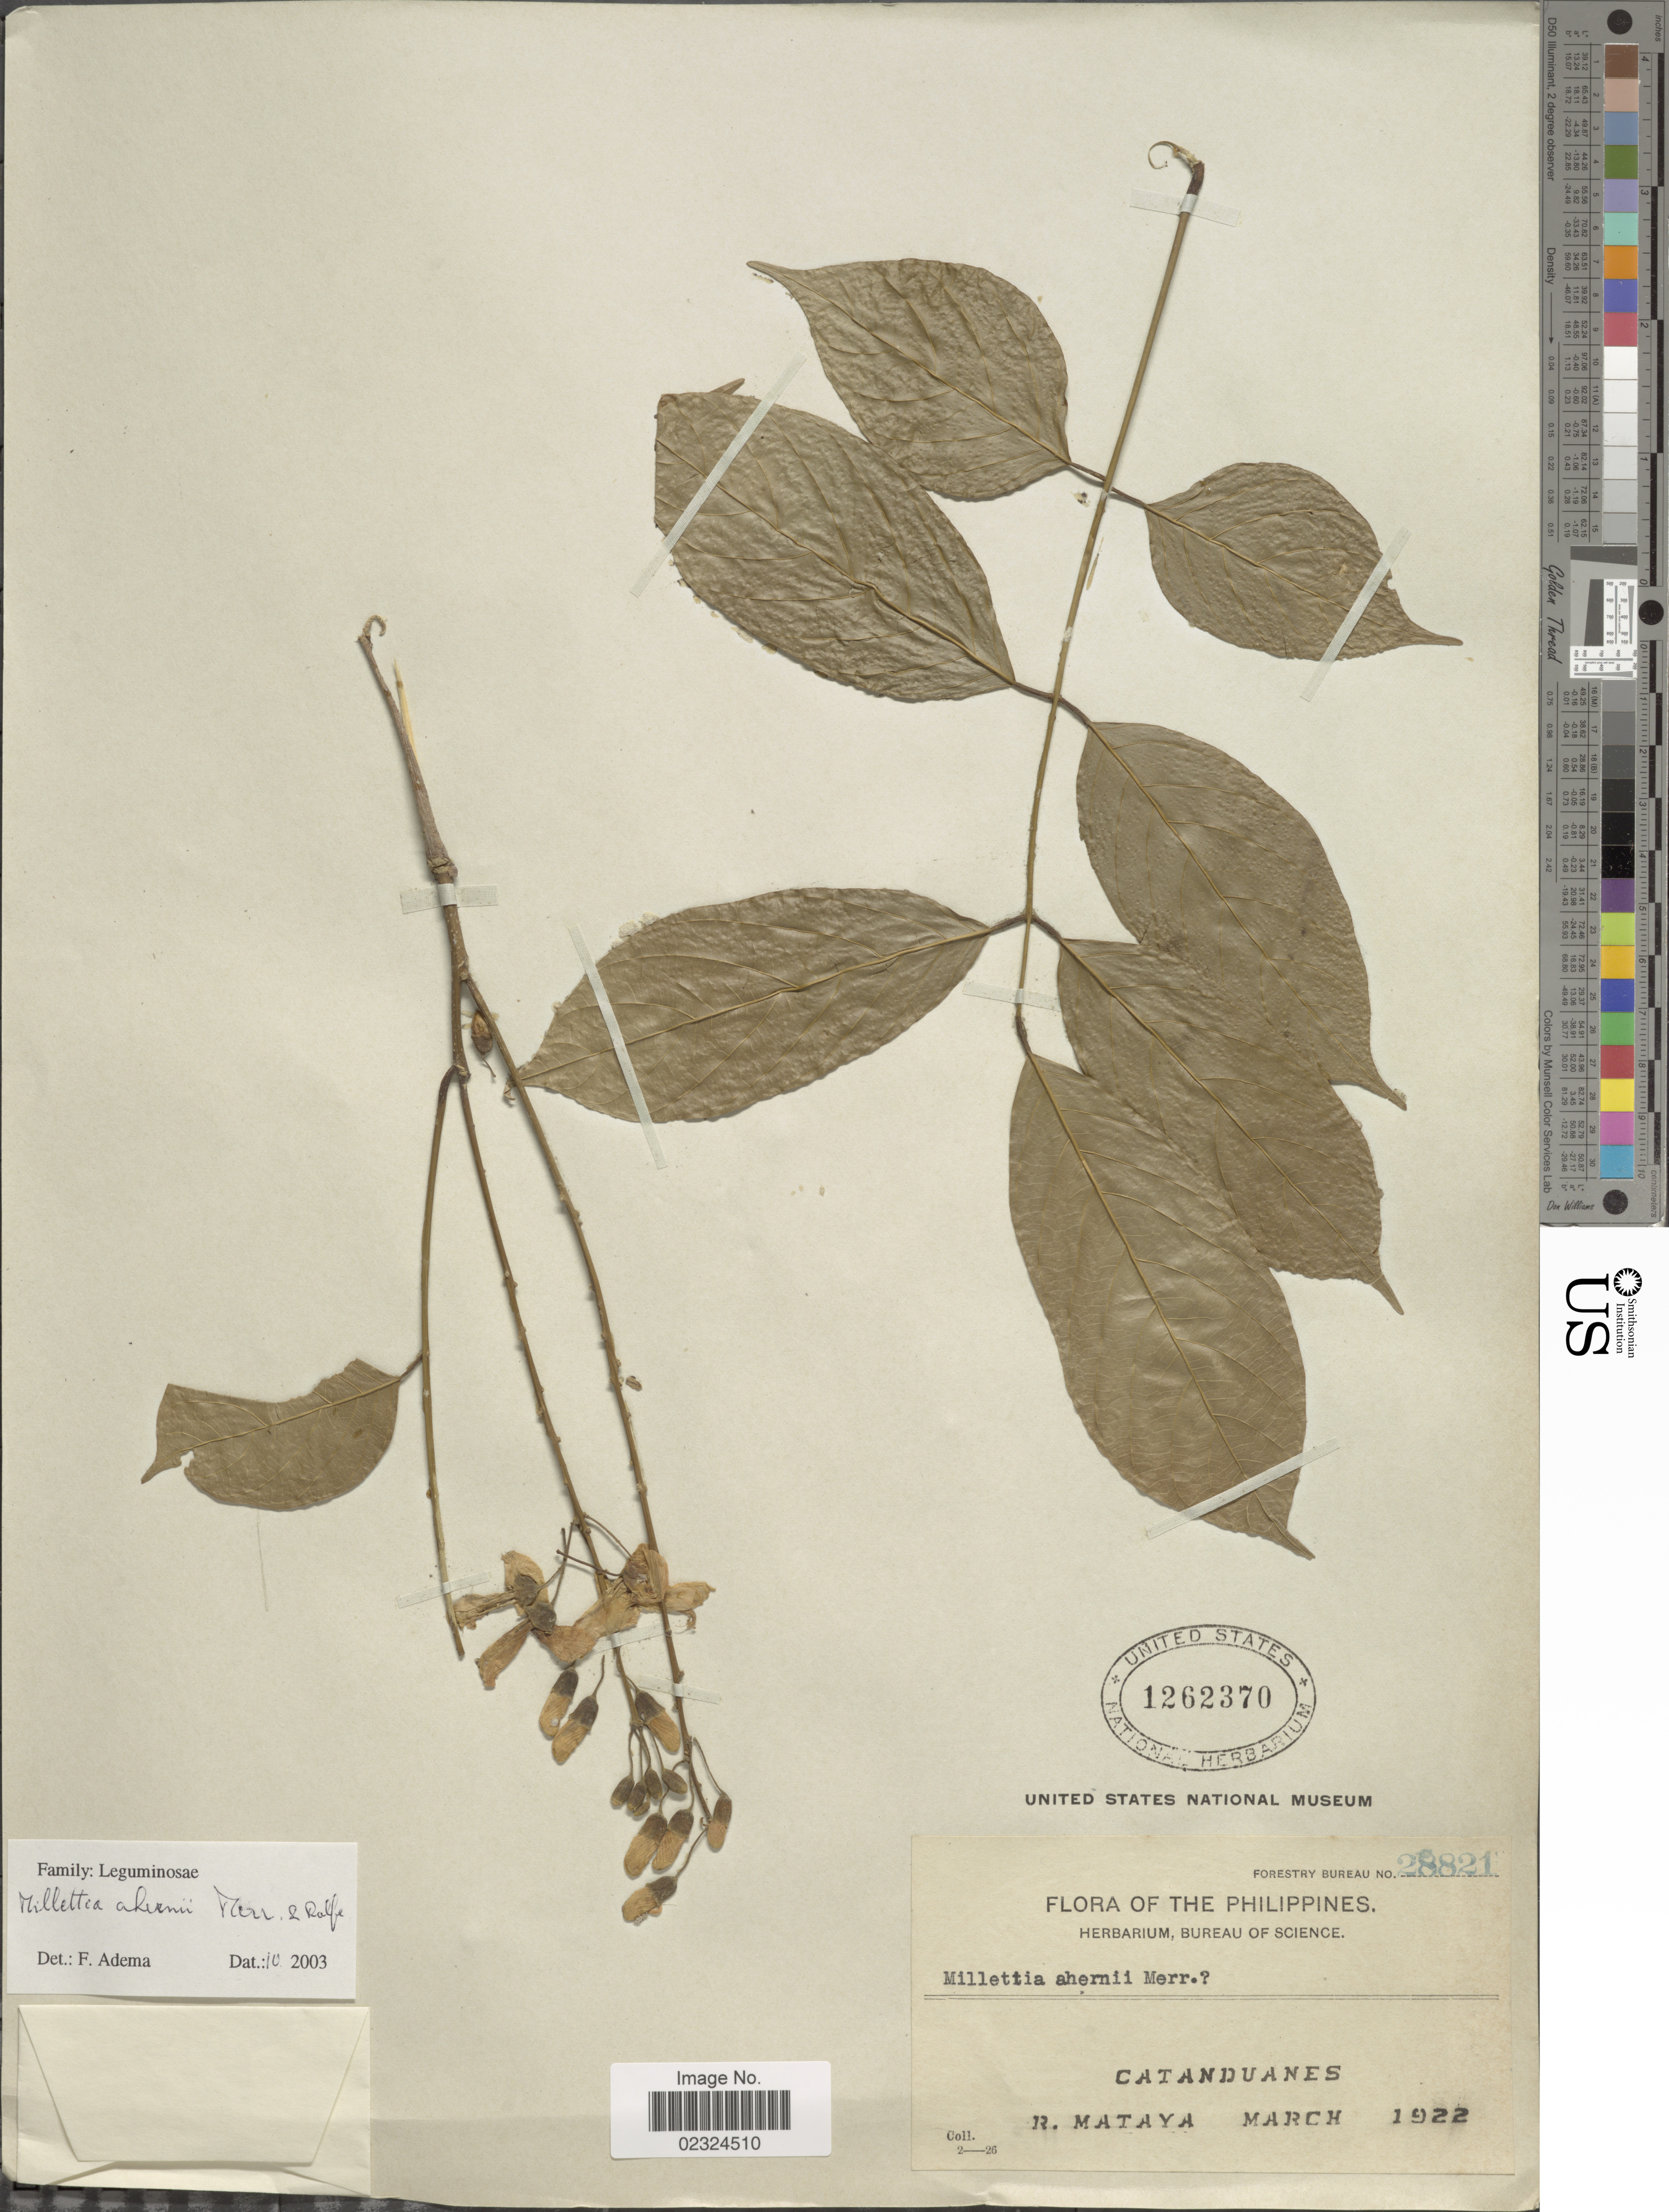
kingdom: Plantae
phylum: Tracheophyta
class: Magnoliopsida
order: Fabales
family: Fabaceae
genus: Millettia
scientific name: Millettia ahernii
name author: Merr. & Rolfe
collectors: R. Mataya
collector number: Forestry Bureau28821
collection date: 1922-03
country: Philippines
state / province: Bicol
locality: Catanduanes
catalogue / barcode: US 1262370